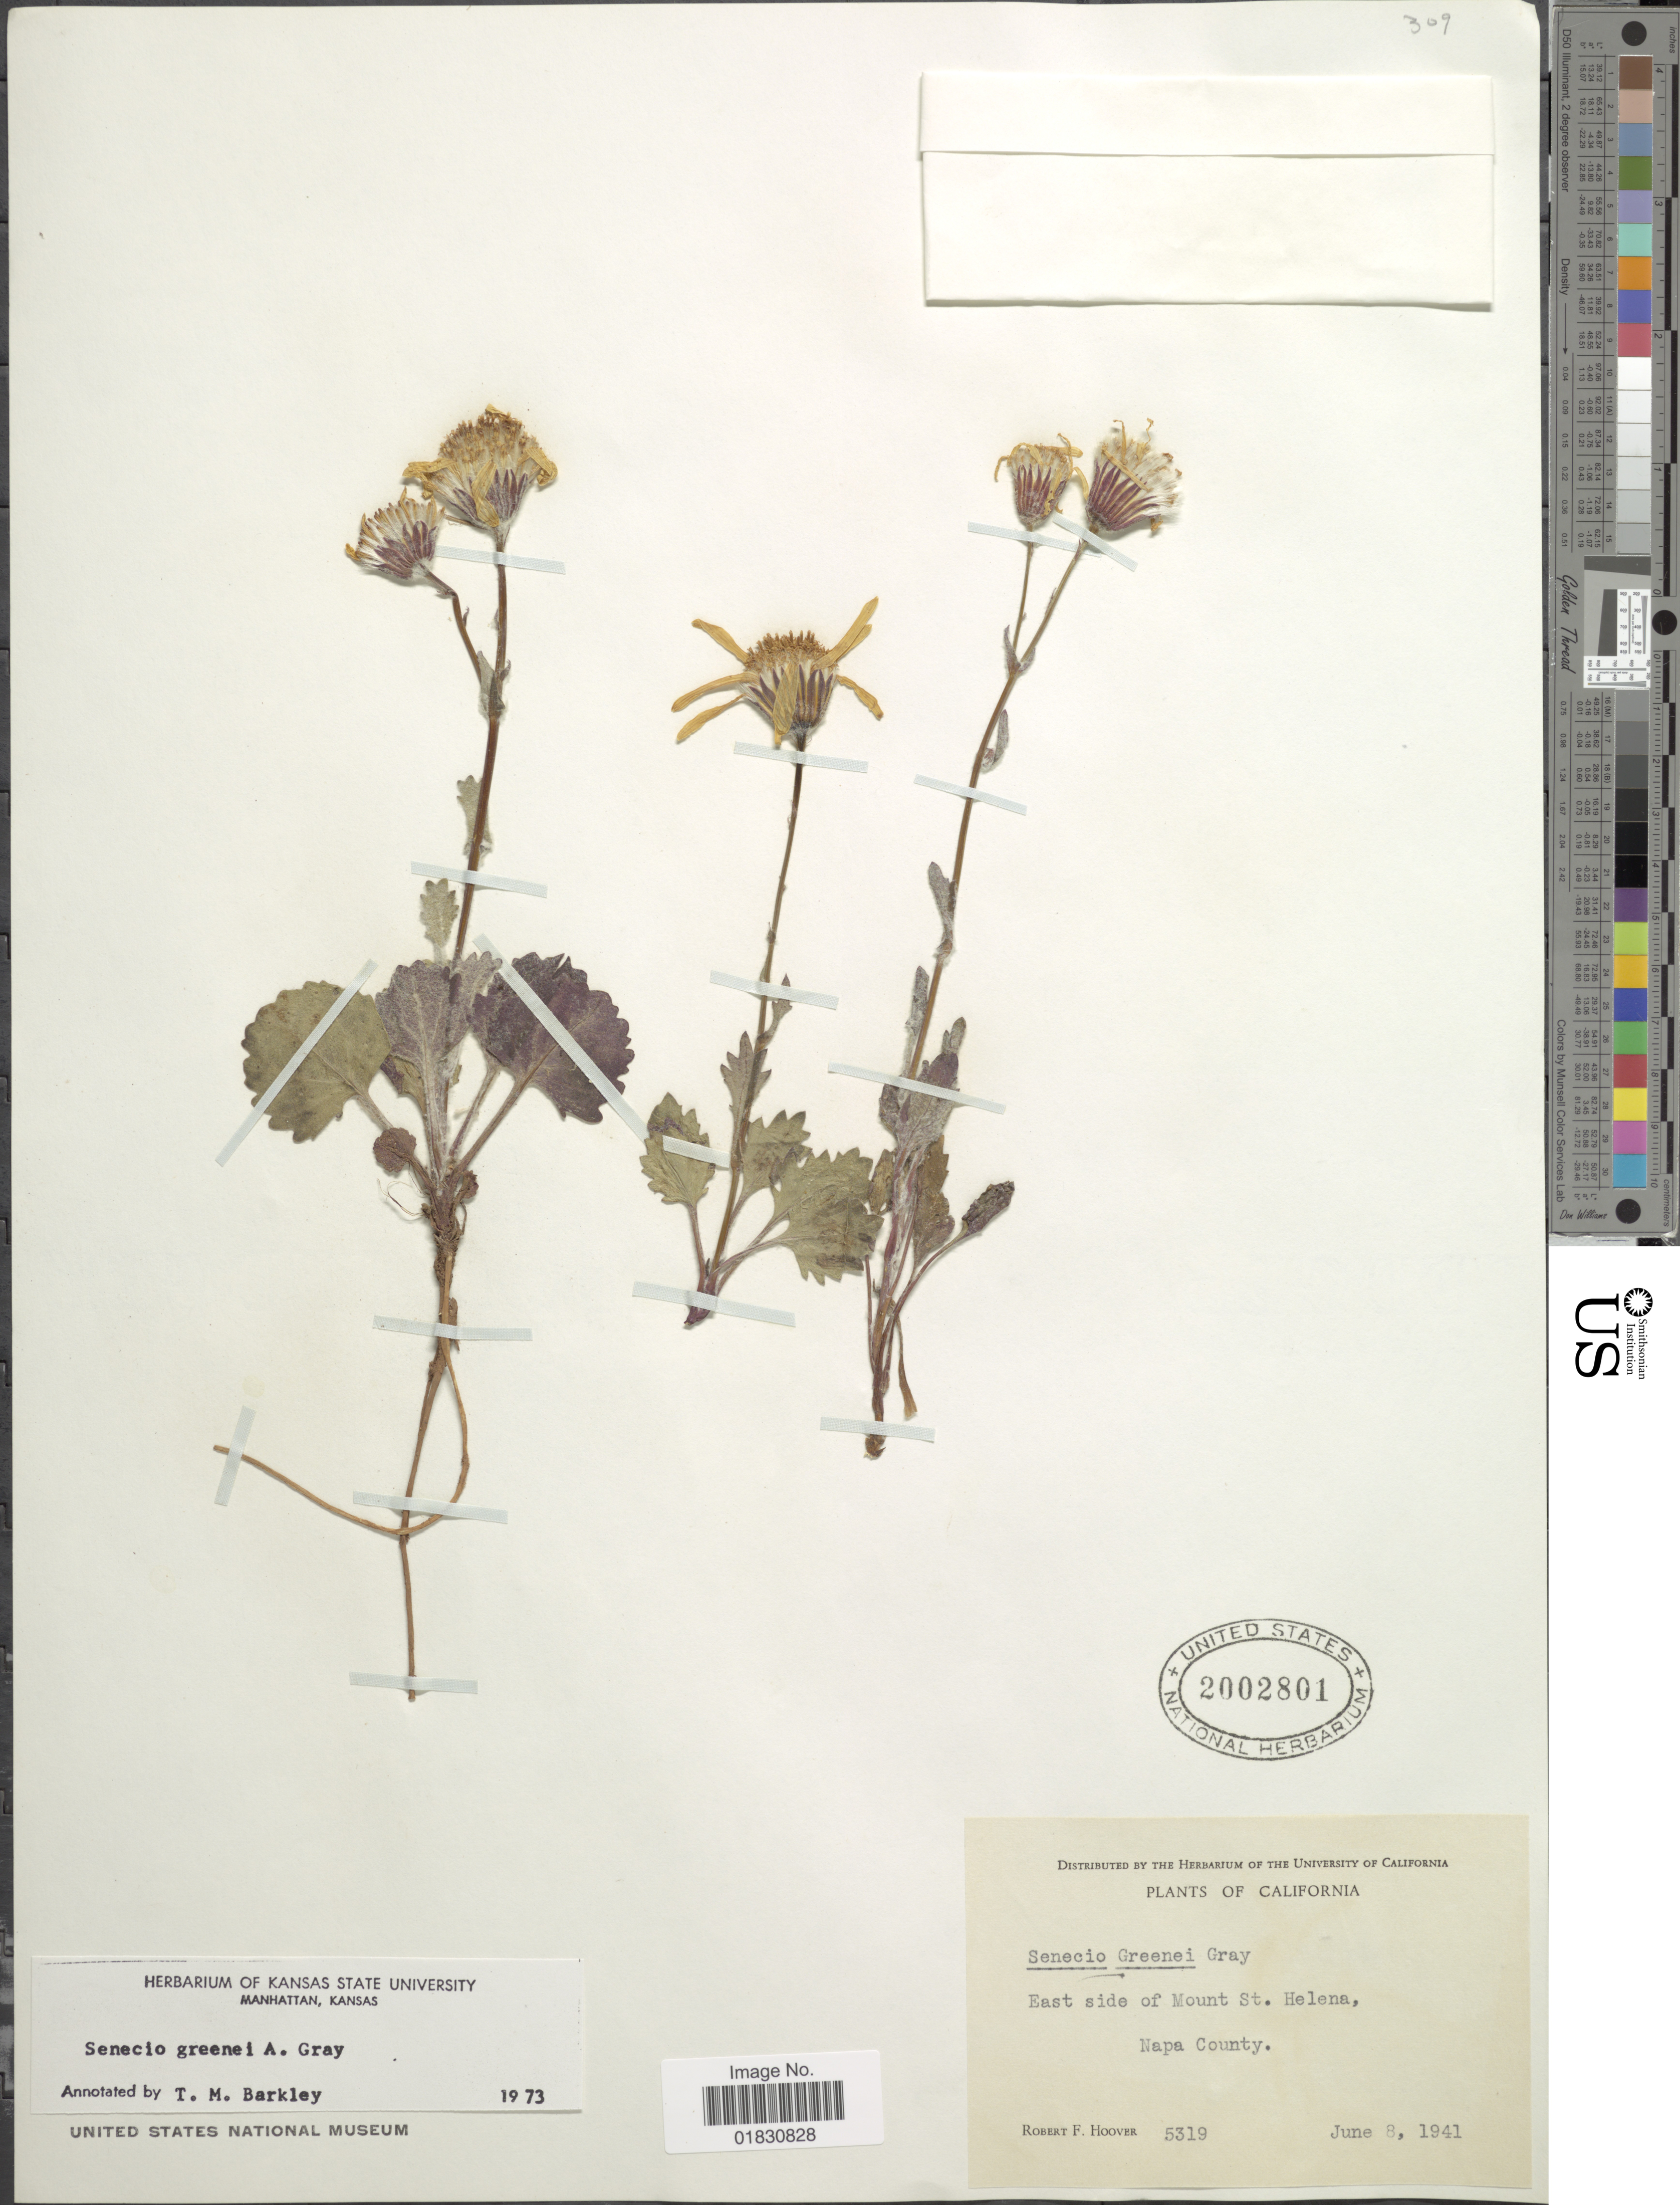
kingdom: Plantae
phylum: Tracheophyta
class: Magnoliopsida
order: Asterales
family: Asteraceae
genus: Packera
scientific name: Packera greenei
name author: (A. Gray) W.A. Weber & Á. Löve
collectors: R. F. Hoover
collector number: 5319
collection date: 1941-06-08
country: United States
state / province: California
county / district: Napa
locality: East side of Mount St. Helena, Napa County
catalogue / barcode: US 2002801